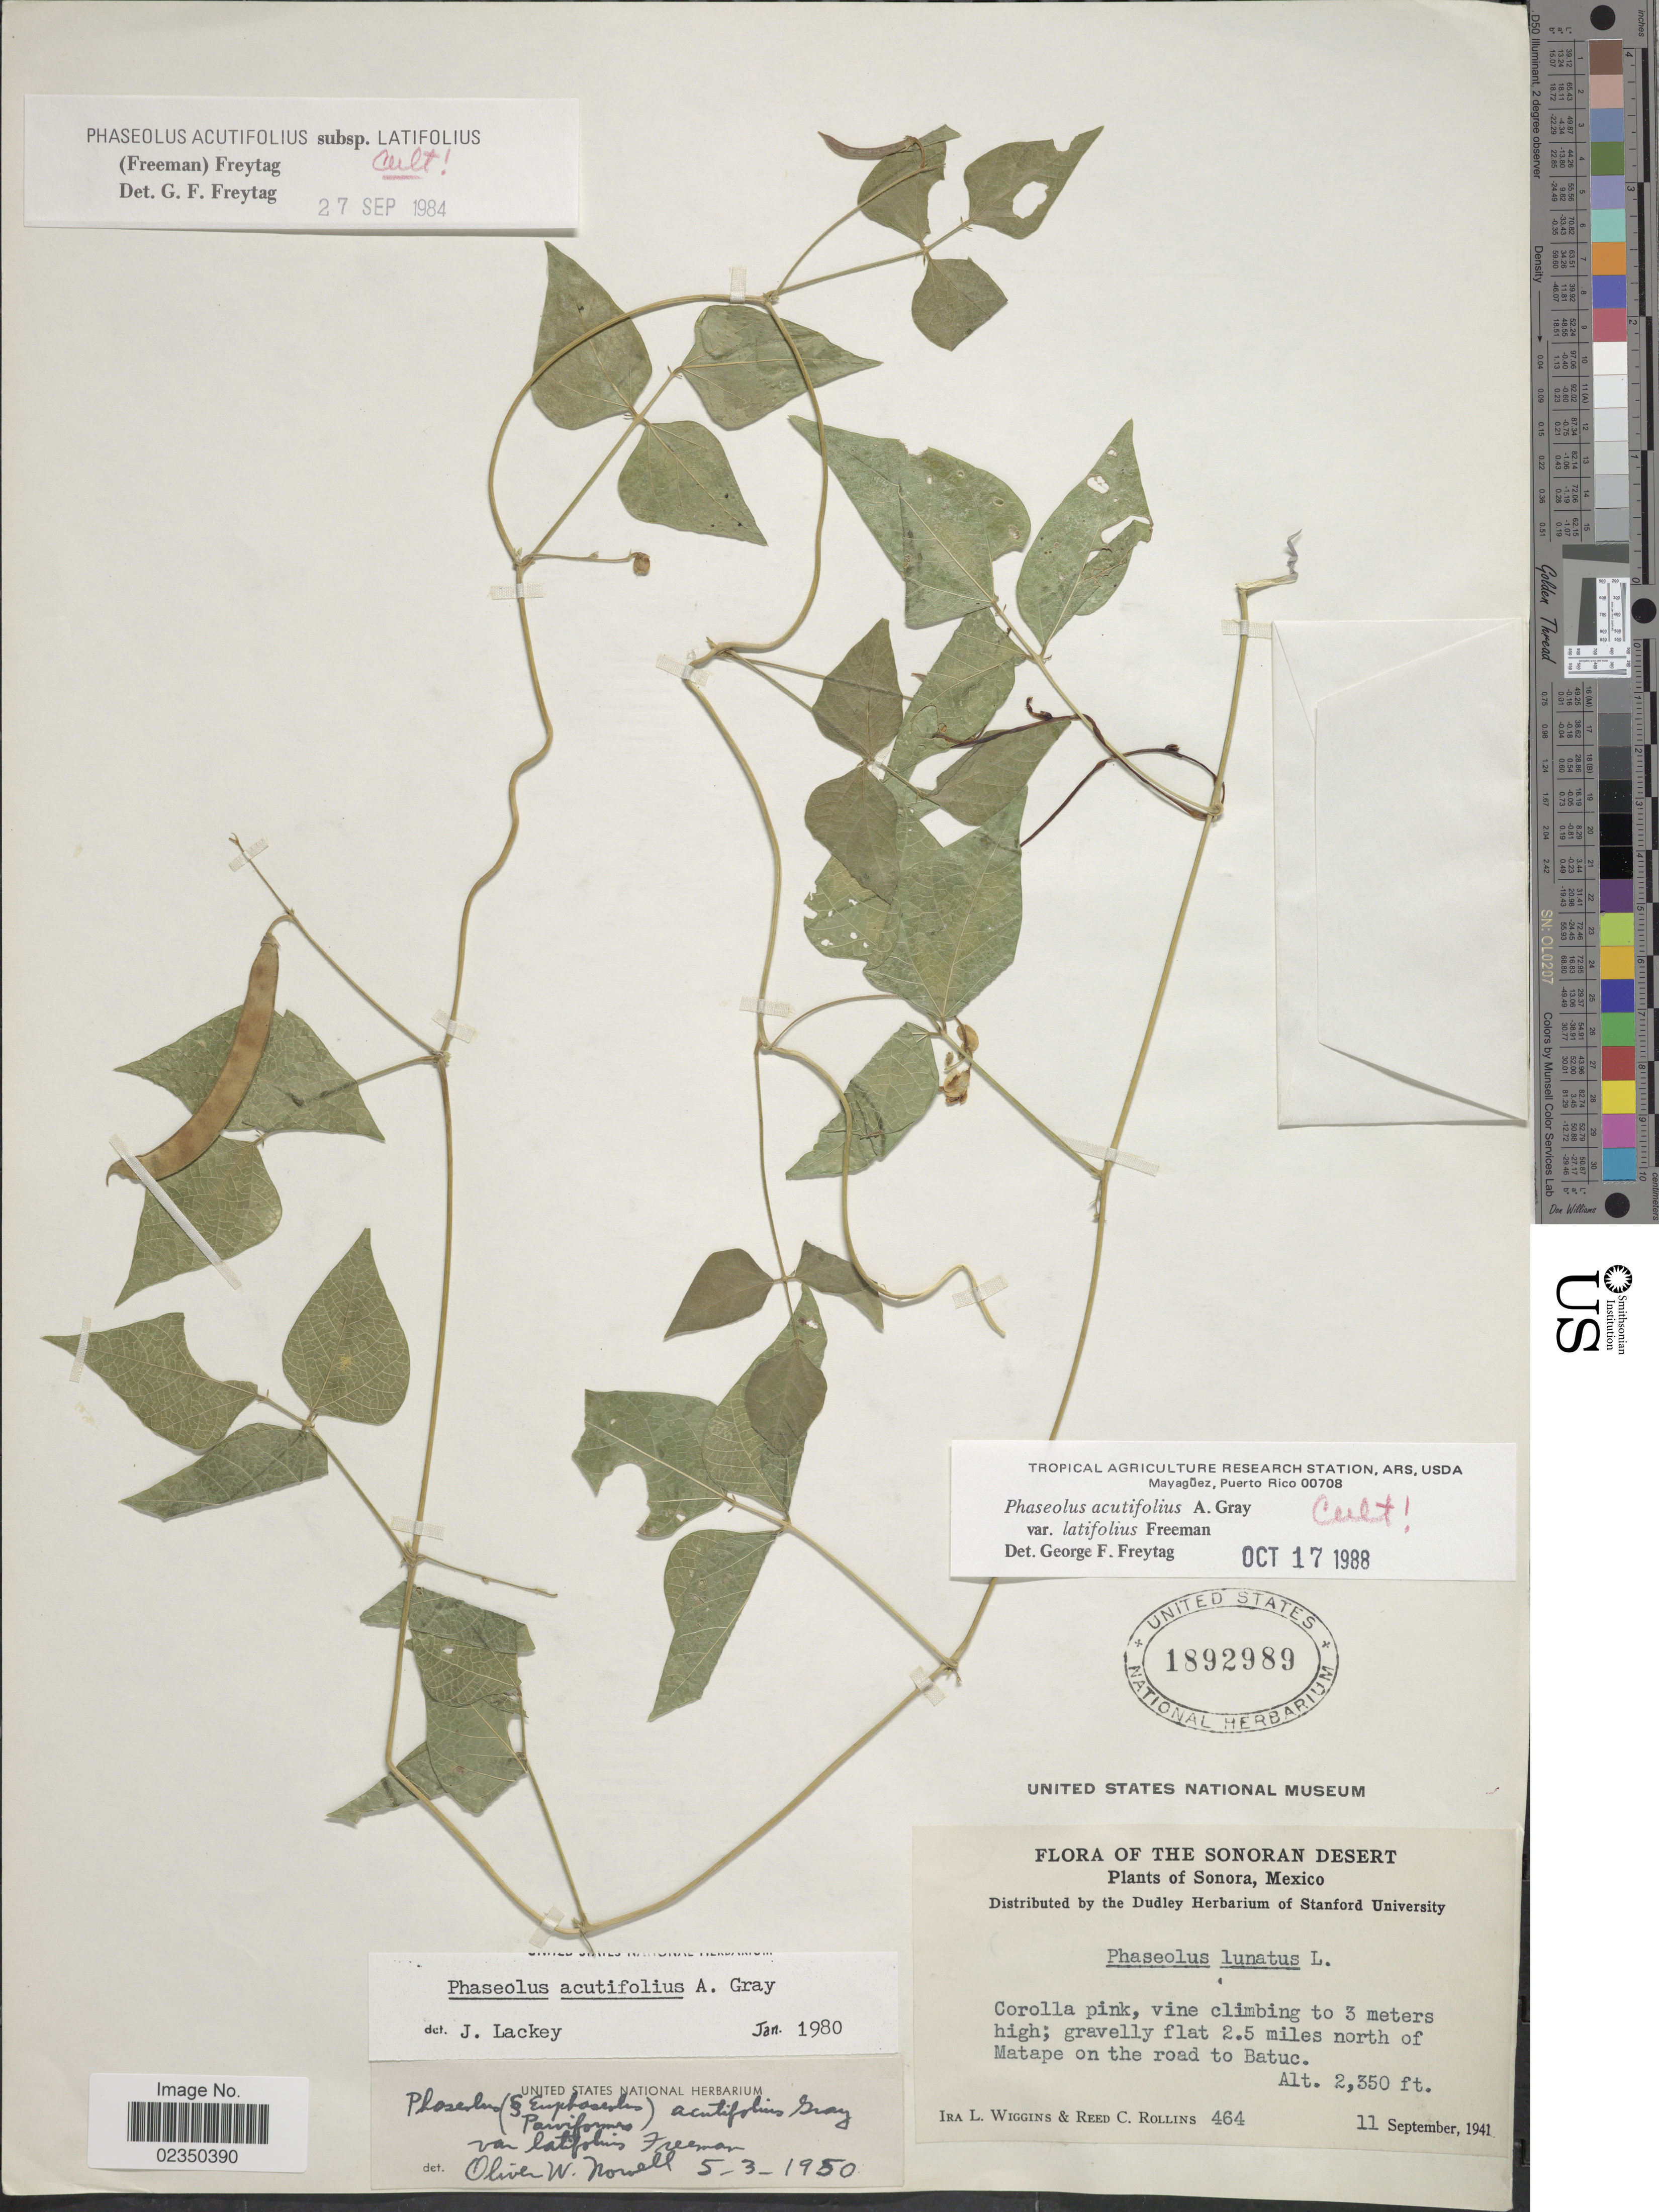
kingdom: Plantae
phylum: Tracheophyta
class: Magnoliopsida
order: Fabales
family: Fabaceae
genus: Phaseolus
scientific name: Phaseolus acutifolius var. latifolius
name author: G. F. Freeman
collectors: I. L. Wiggins & R. C. Rollins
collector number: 464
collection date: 1941-09-11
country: Mexico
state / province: Sonora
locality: The Sonoran Desert, 2.5 miles north of Matape on the road to Batuc.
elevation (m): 716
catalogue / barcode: US 1892989